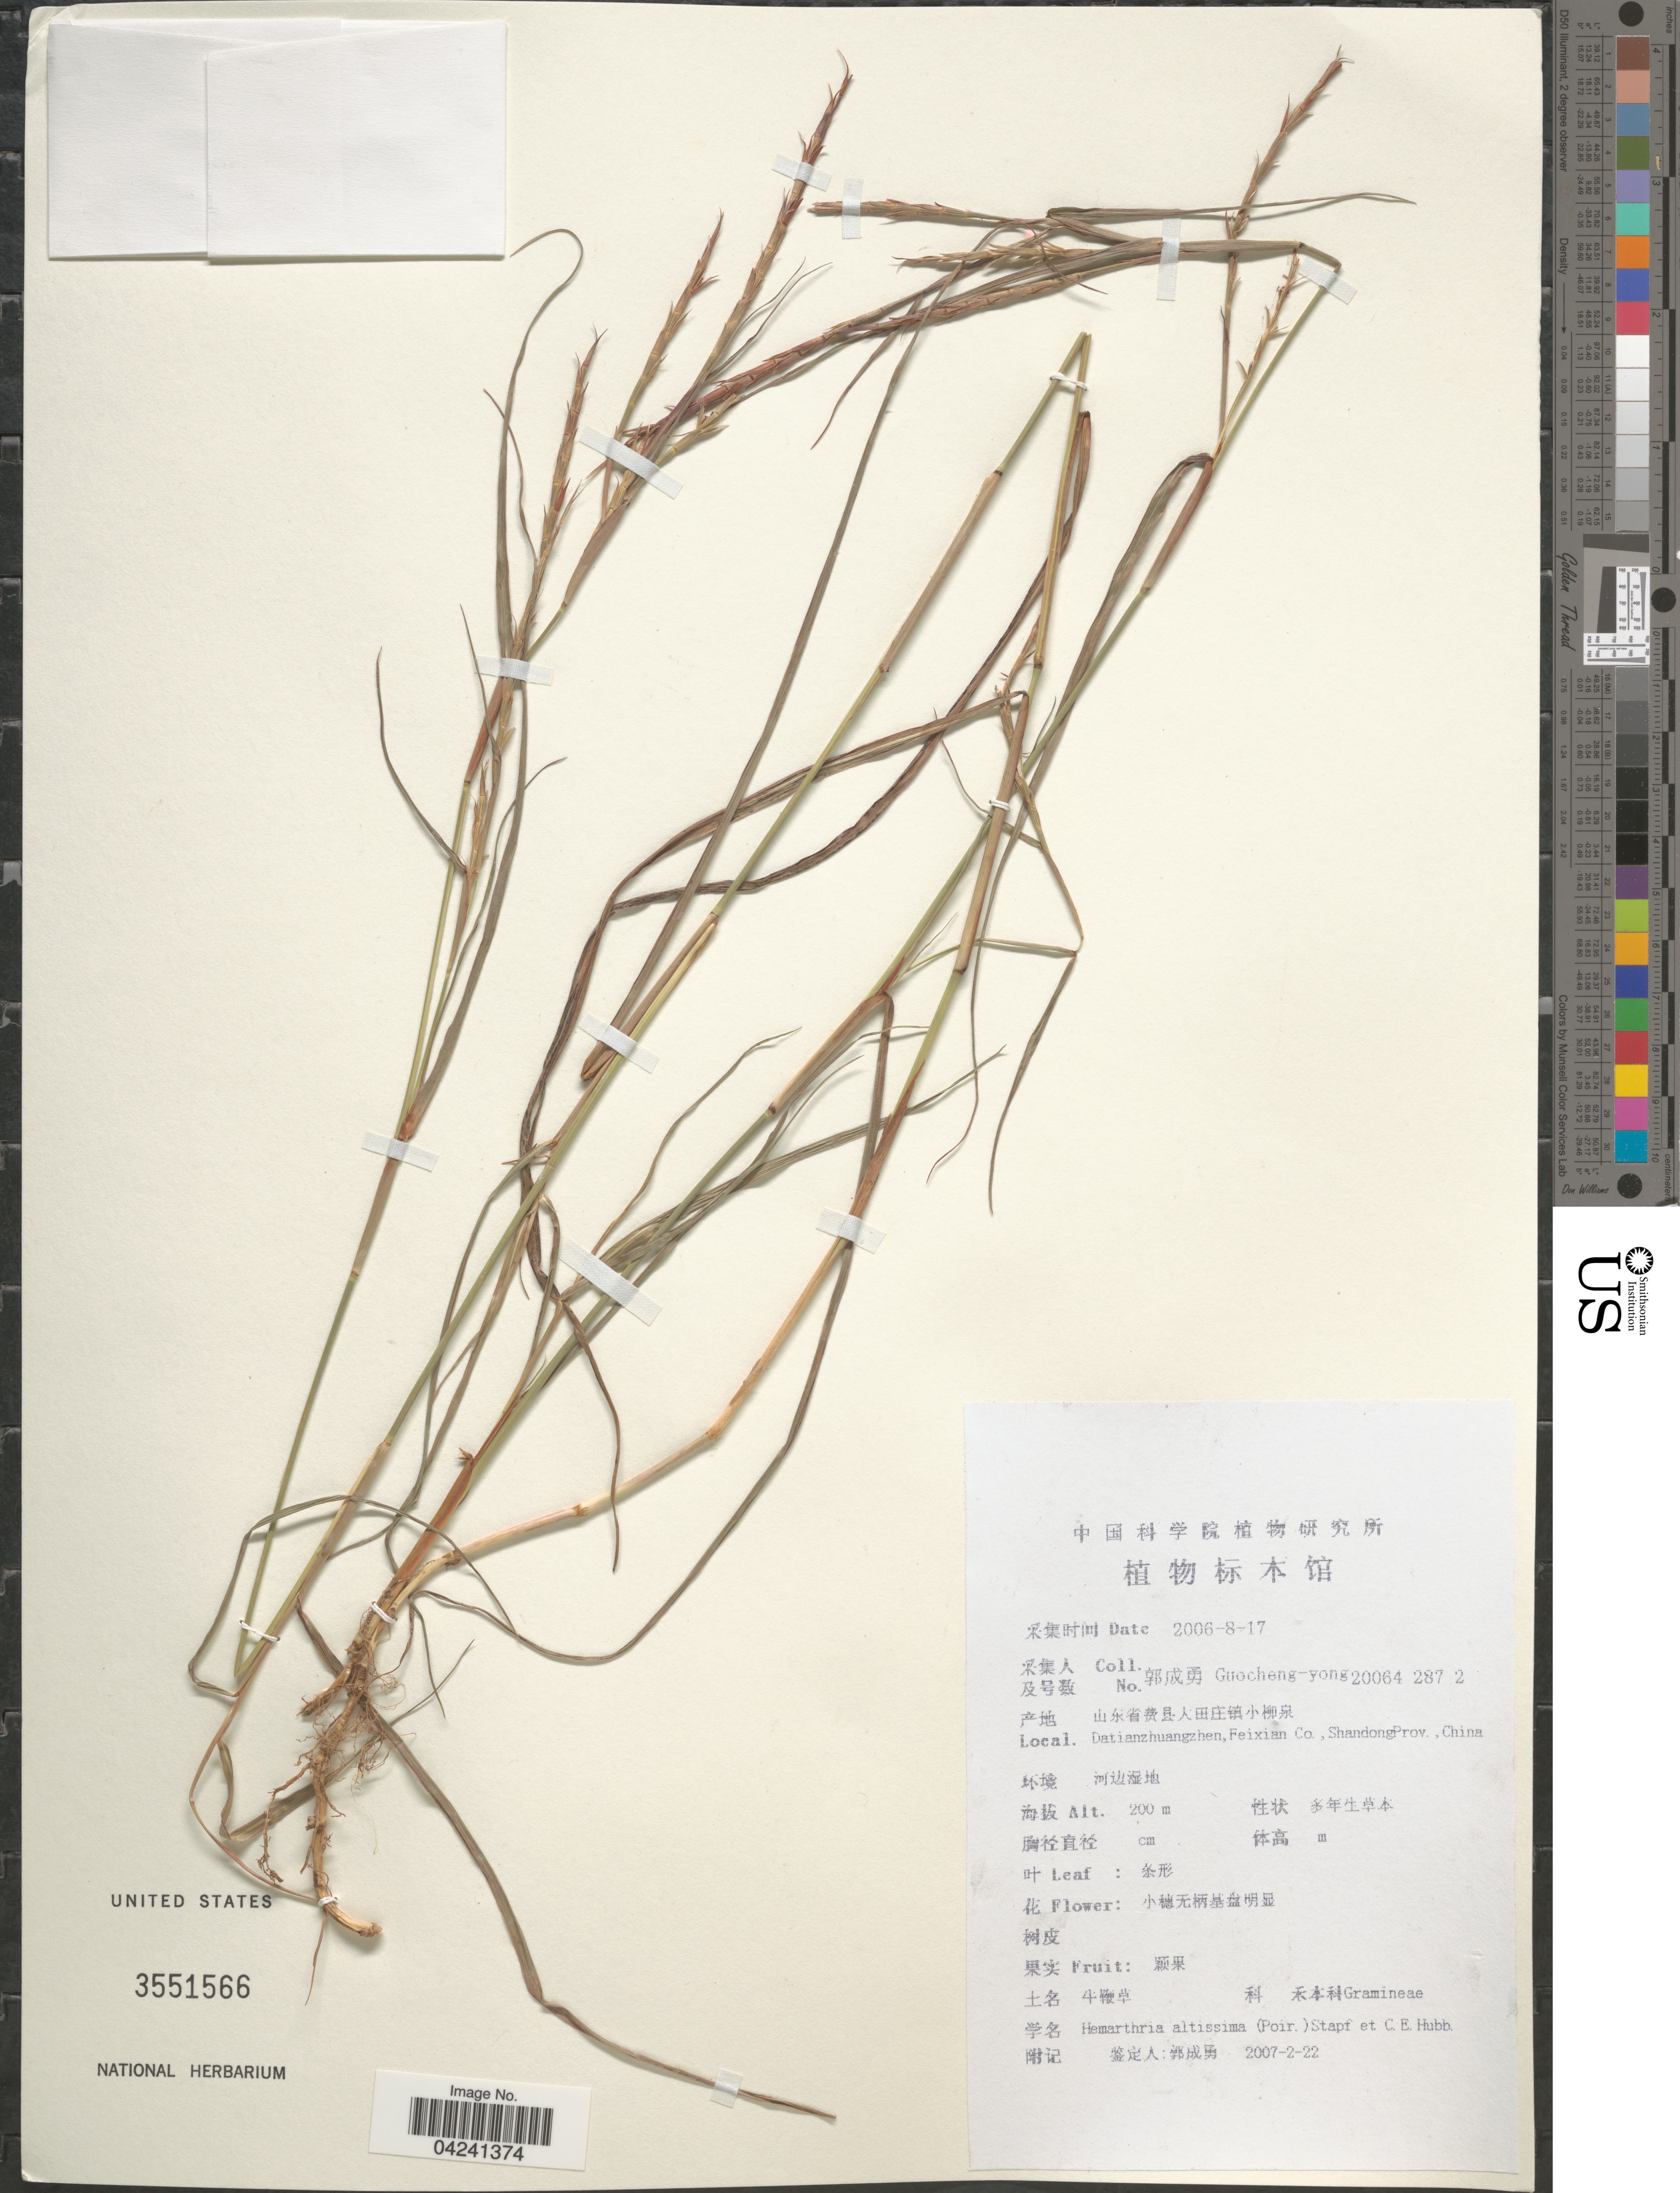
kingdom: Plantae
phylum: Tracheophyta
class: Liliopsida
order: Poales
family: Poaceae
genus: Hemarthria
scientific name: Hemarthria altissima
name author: (Poir.) Stapf & C. E. Hubb.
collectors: Guo cheng-yong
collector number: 20064 287 2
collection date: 2006-08-17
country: China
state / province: Shandong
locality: Datianzhuangzhen, Feixian Co., Shandong Prov.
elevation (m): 200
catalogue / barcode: US 3551566